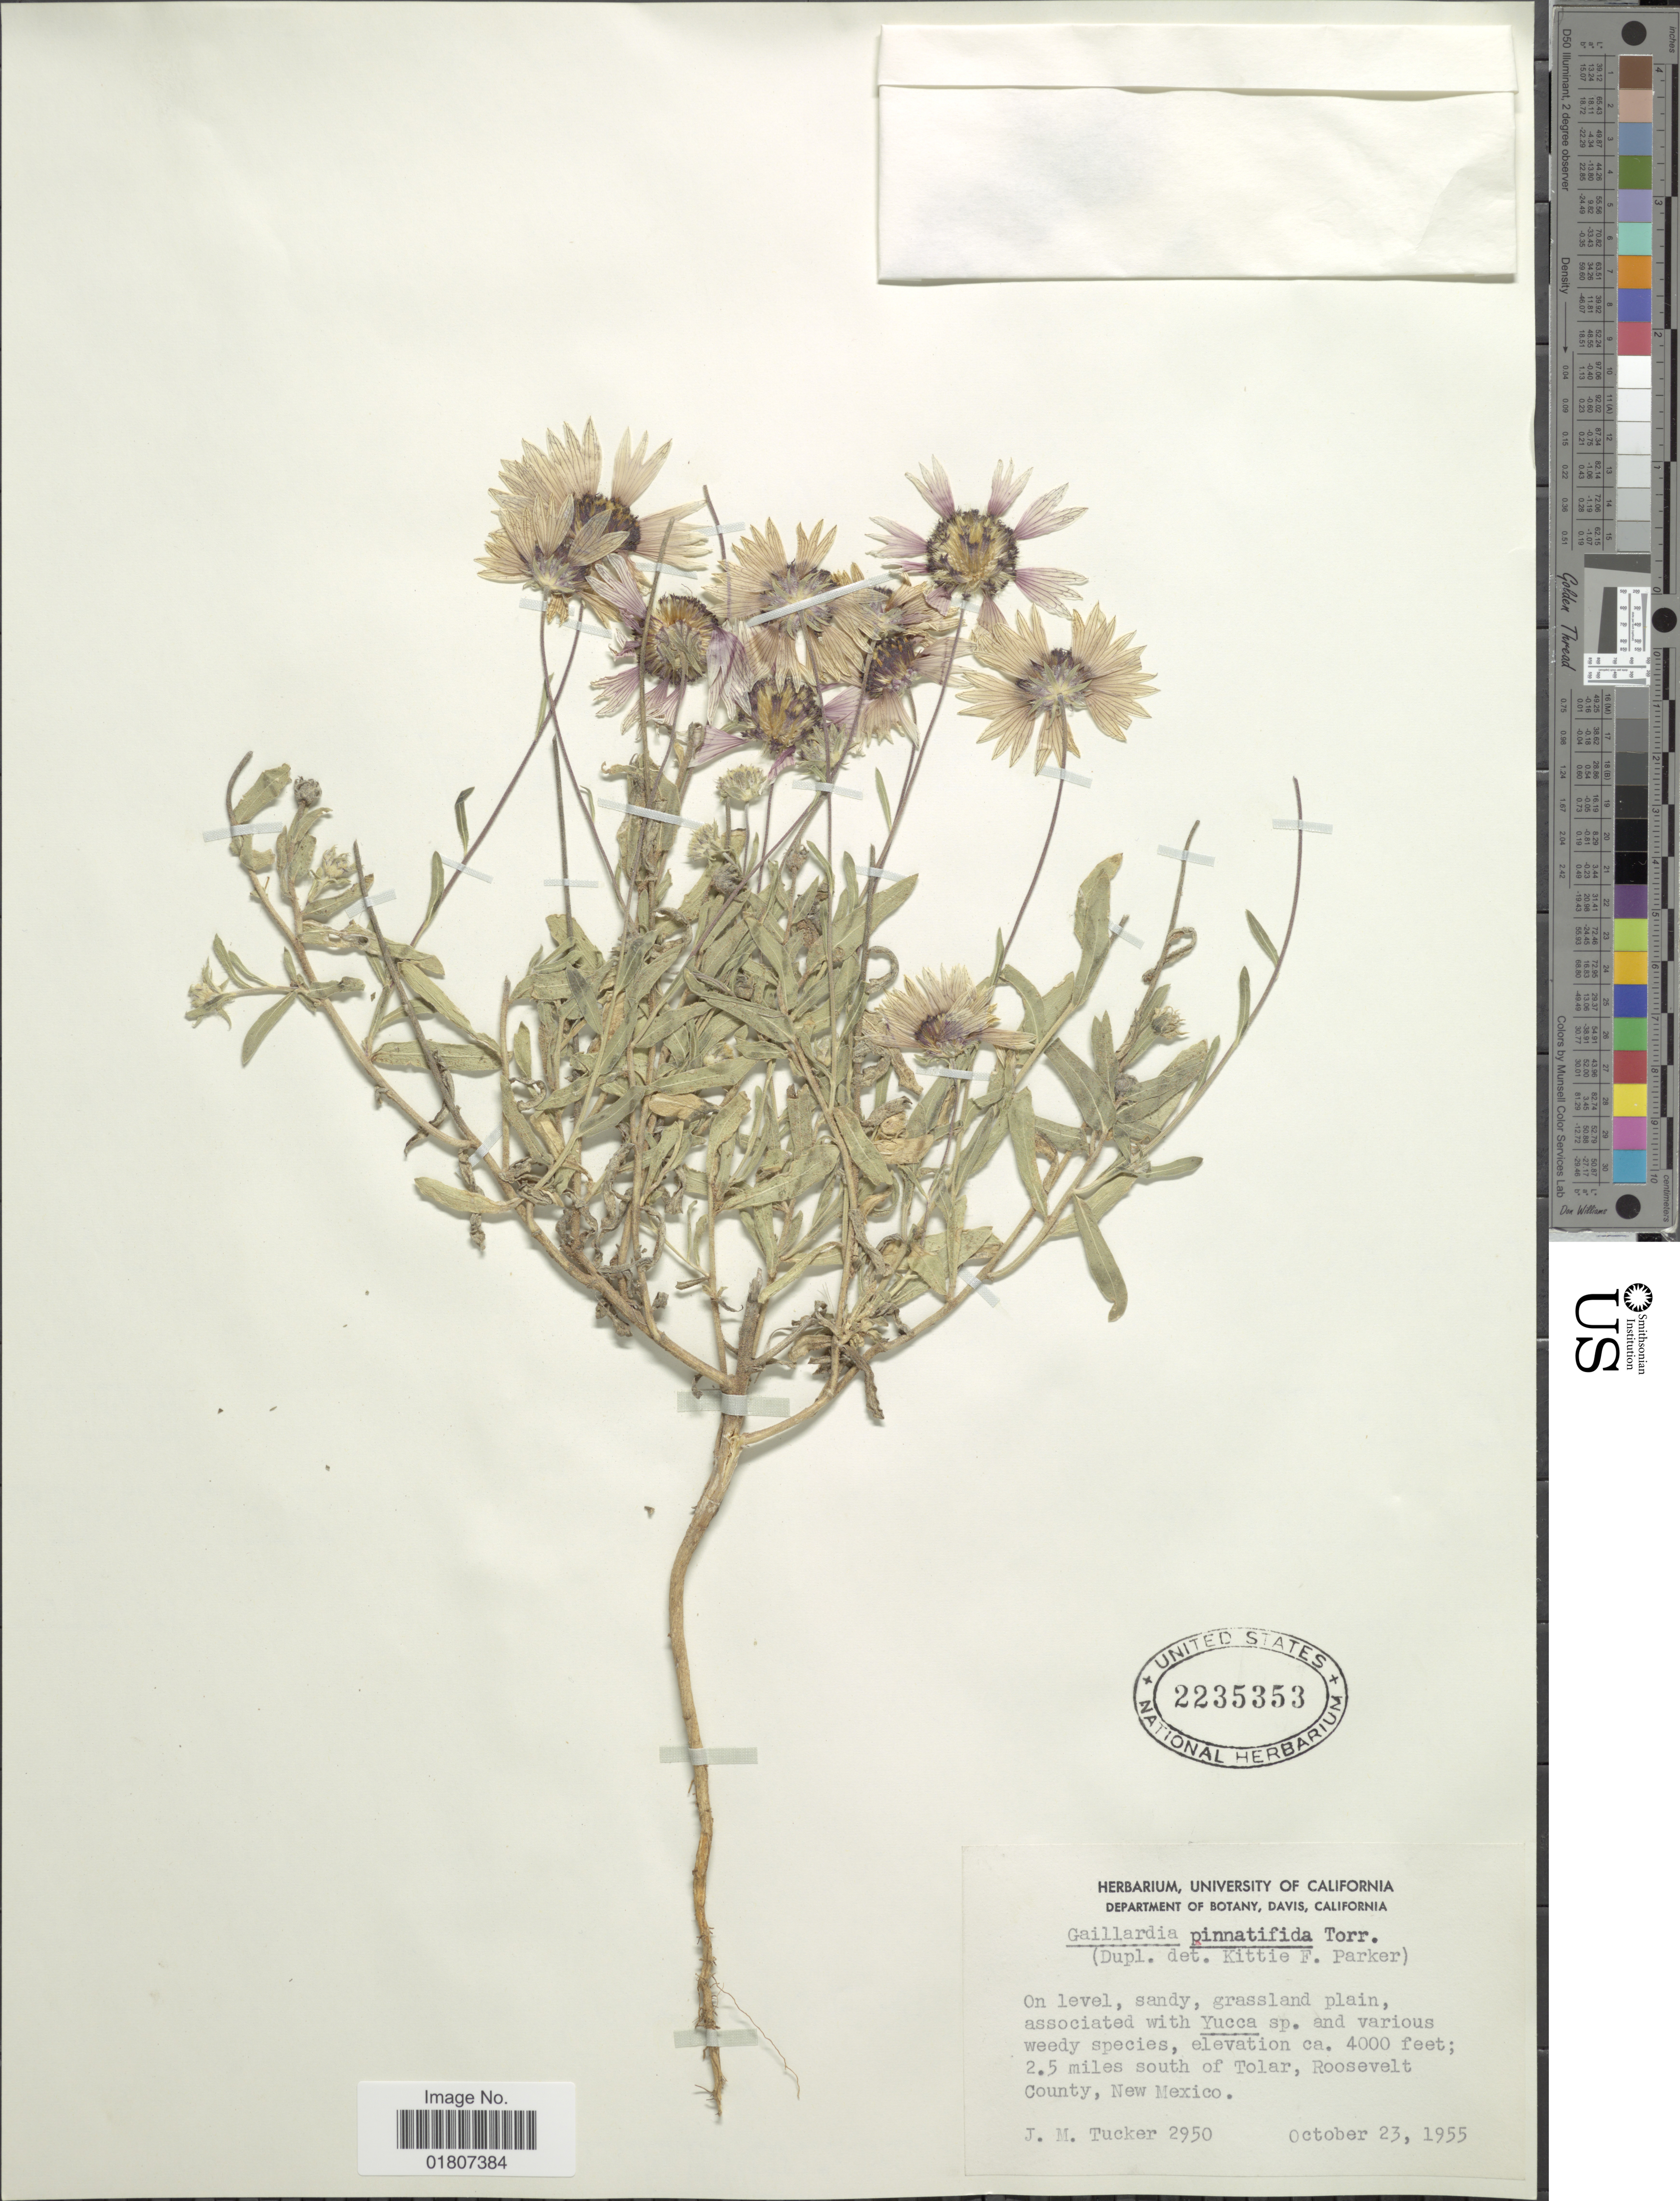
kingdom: Plantae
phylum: Tracheophyta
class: Magnoliopsida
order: Asterales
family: Asteraceae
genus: Gaillardia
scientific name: Gaillardia pinnatifida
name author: Torr.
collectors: J. M. Tucker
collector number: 2950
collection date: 1955-10-23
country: United States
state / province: New Mexico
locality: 2.5 miles south of Tolar, Roosevelt County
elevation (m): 1219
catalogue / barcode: US 2235353